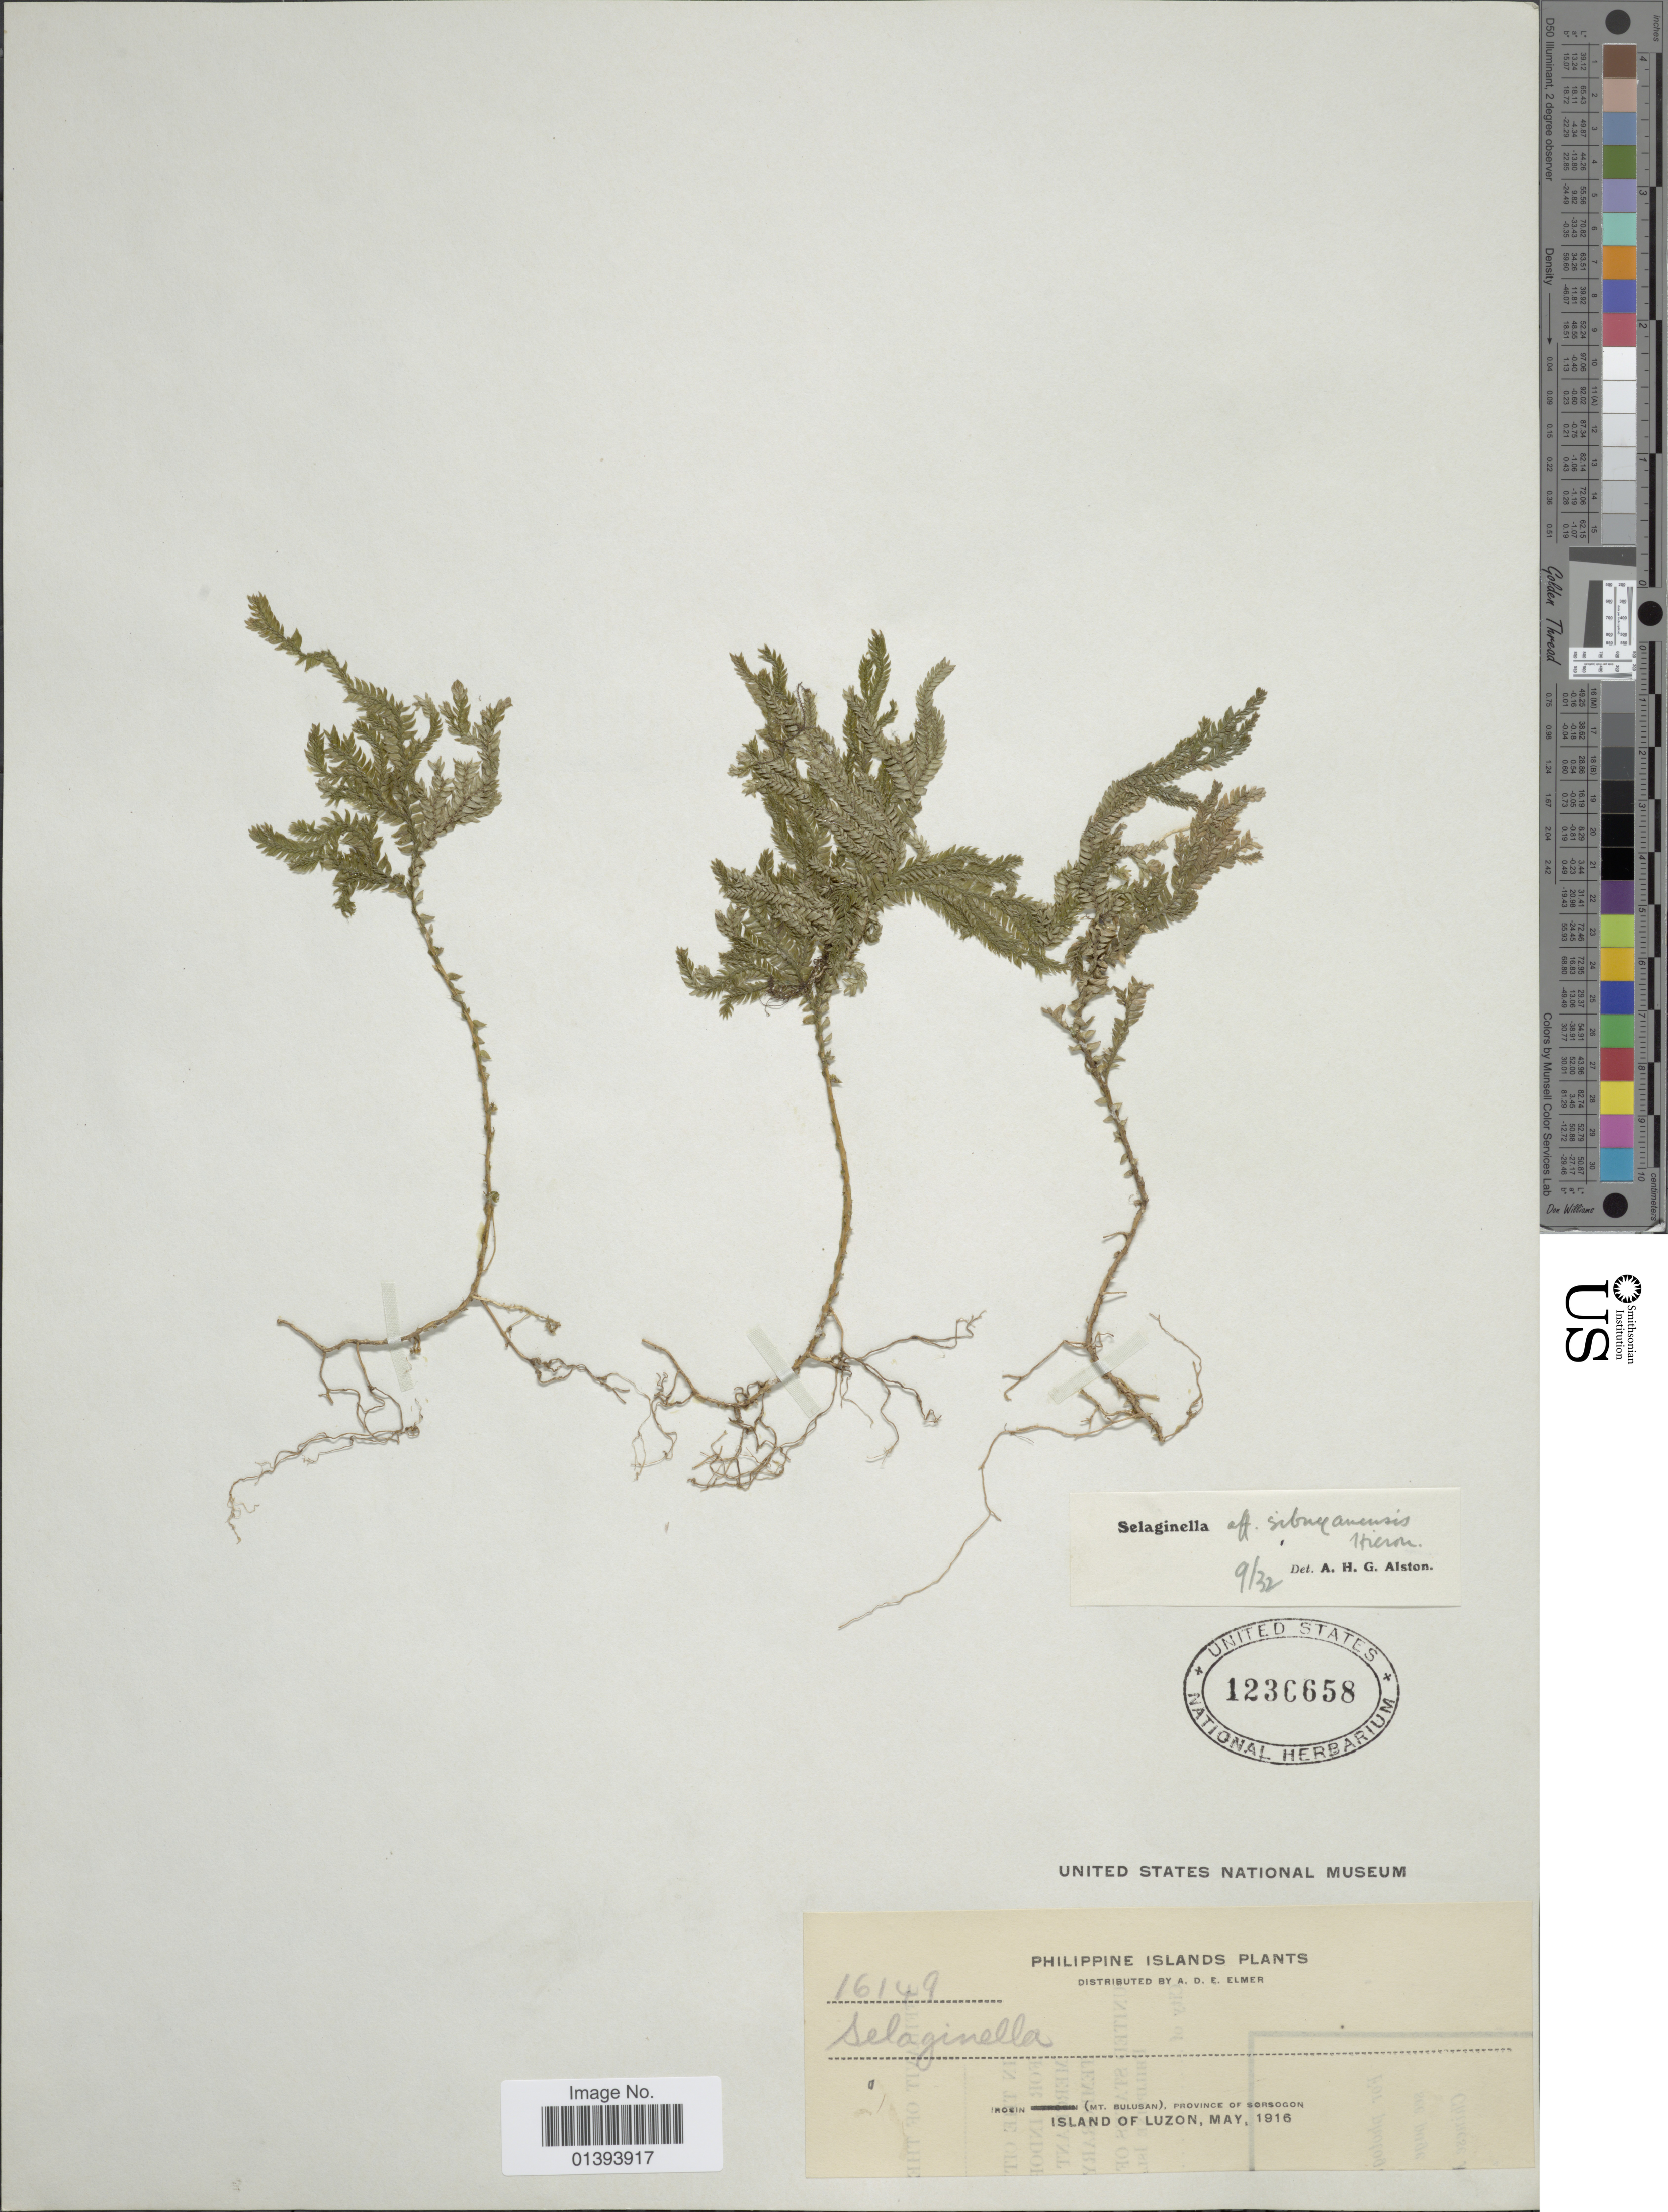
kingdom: Plantae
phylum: Tracheophyta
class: Lycopodiopsida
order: Selaginellales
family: Selaginellaceae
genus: Selaginella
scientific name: Selaginella jagorii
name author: Warb.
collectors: A. D. E. Elmer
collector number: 16149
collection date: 1916-05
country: Philippines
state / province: Central Luzon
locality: Irosin (Mt. Bulusan), province of Sorsogon, Island of Luzon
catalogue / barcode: US 1236658